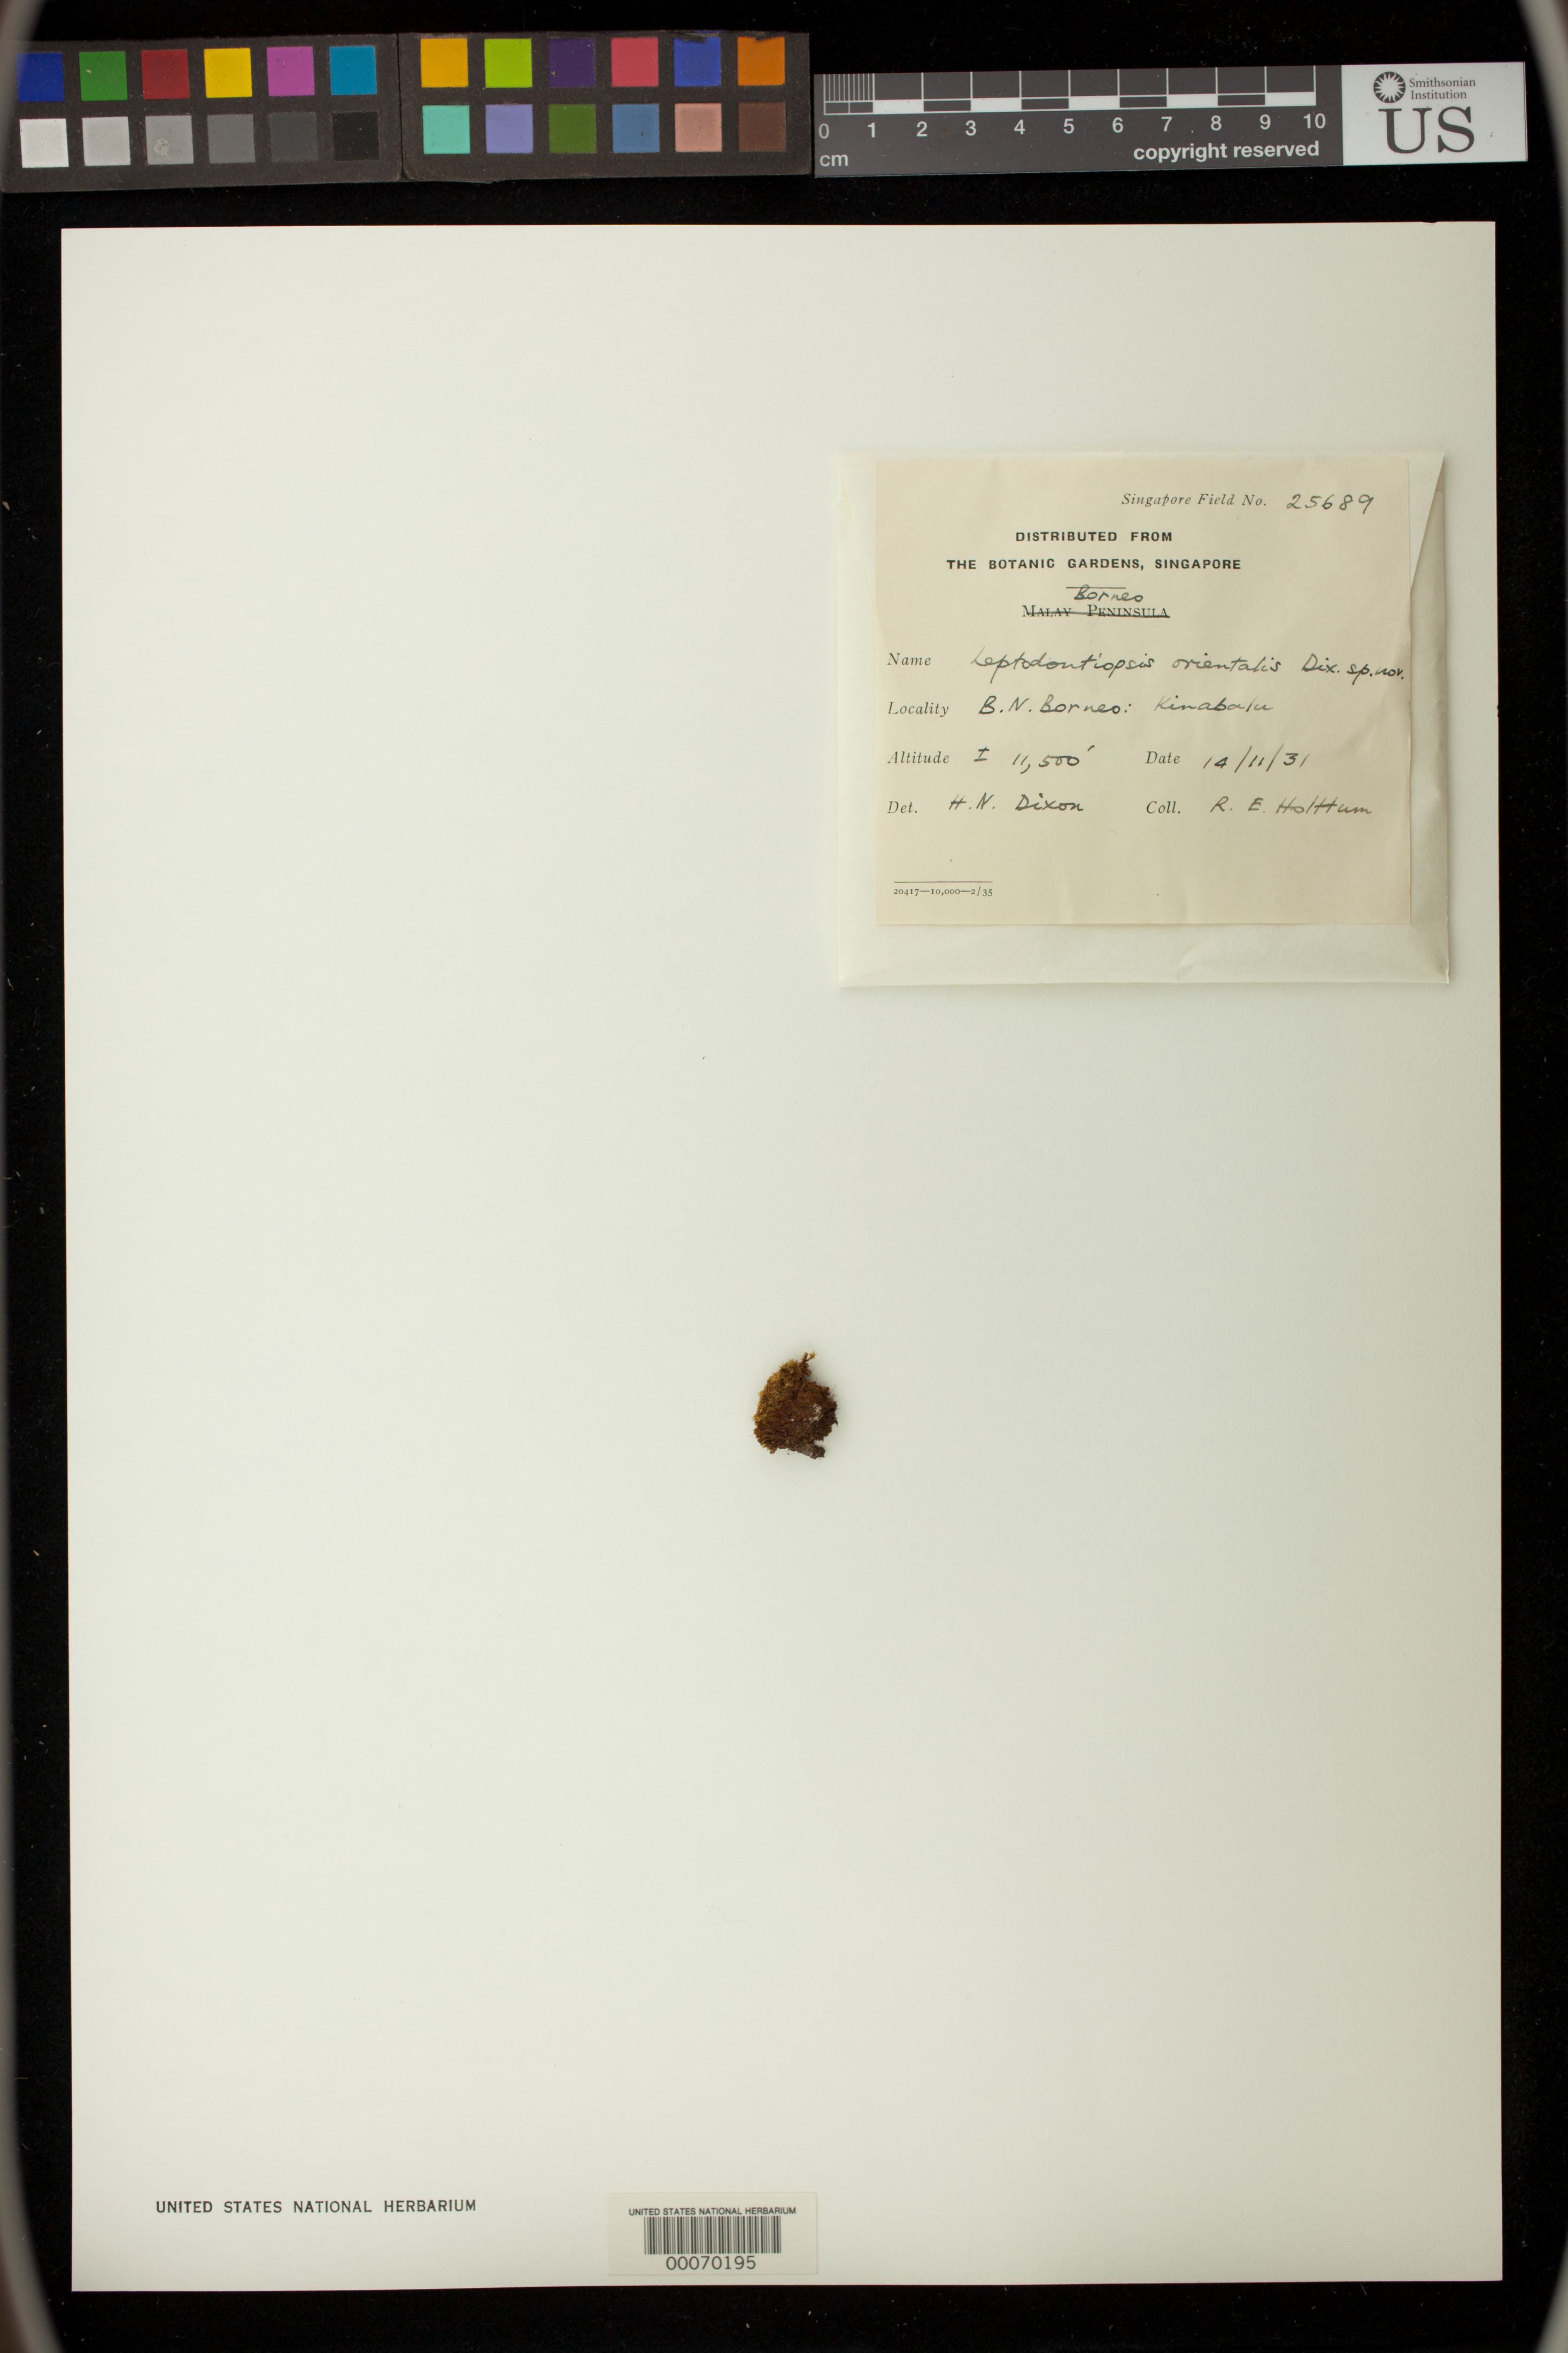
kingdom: Plantae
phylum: Bryophyta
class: Bryopsida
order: Orthotrichales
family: Orthotrichaceae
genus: Leptodontiopsis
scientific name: Leptodontiopsis orientalis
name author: Dixon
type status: Paratype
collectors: R. E. Holttum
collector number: Singapore Field #25689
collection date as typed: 14 Nov 1931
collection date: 1931-11-14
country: Malaysia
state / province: Sabah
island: Borneo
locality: Kinabalu.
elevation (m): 3505